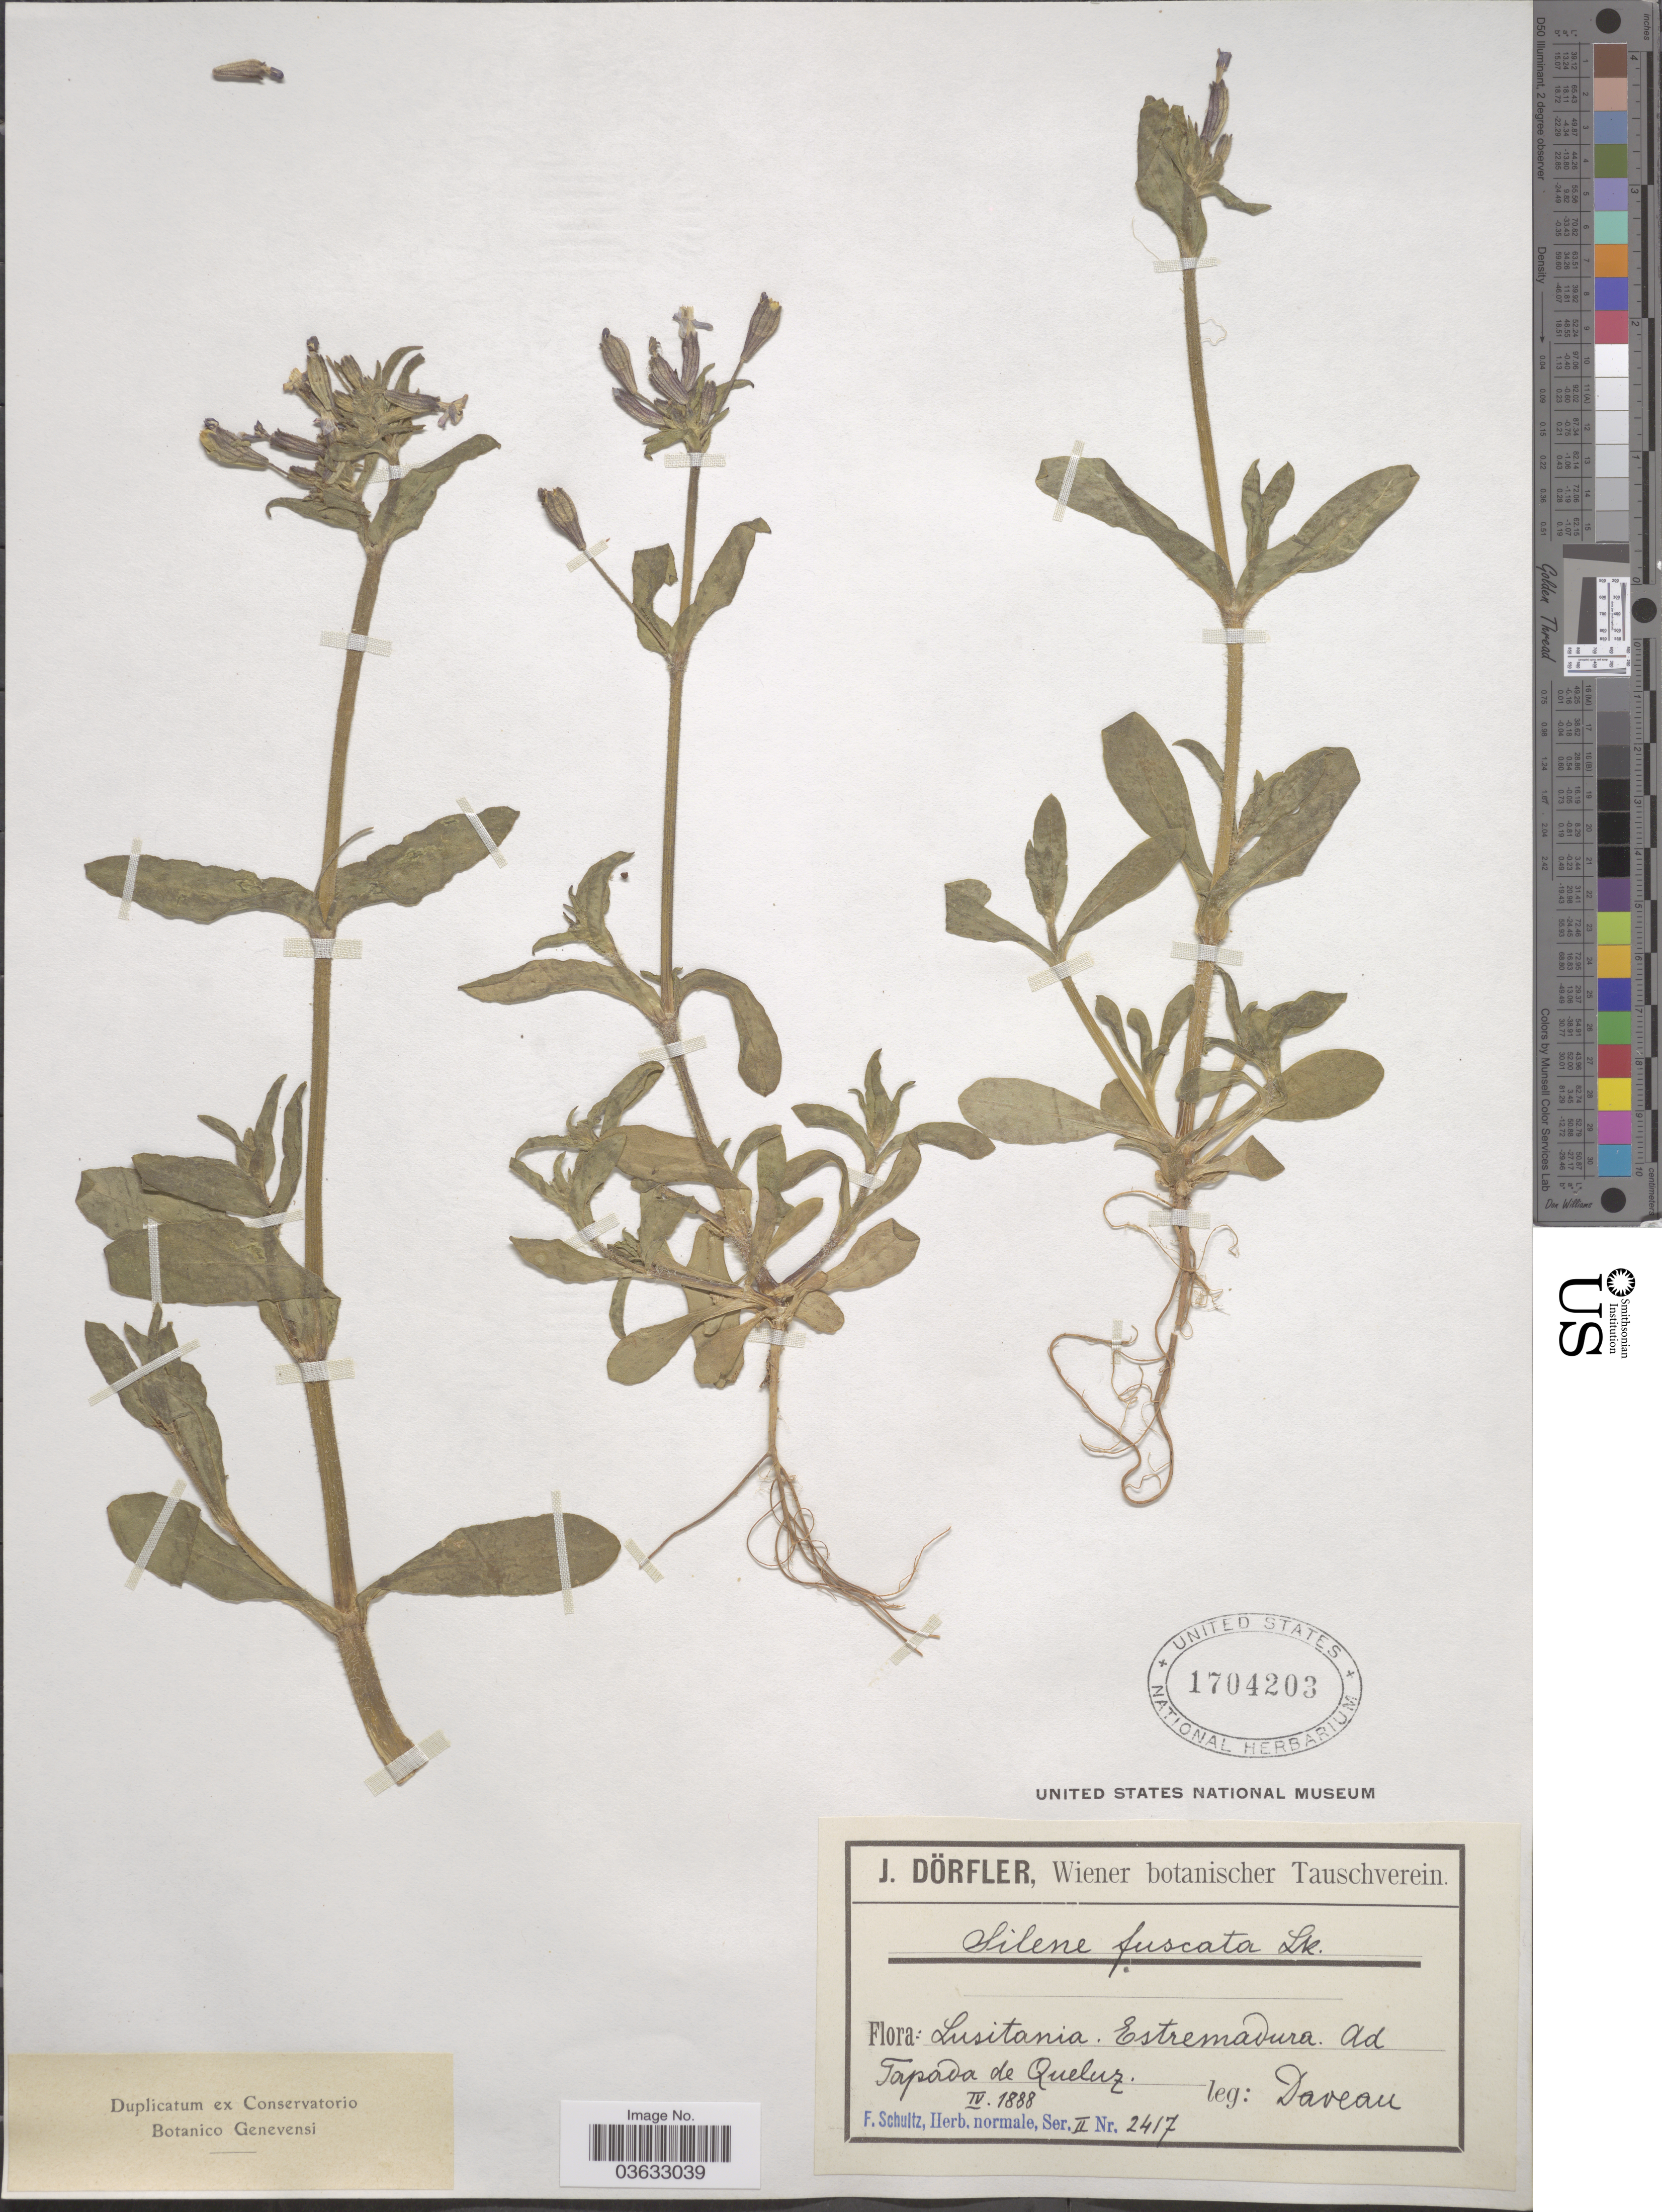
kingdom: Plantae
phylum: Tracheophyta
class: Magnoliopsida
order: Caryophyllales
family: Caryophyllaceae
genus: Silene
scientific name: Silene fuscata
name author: Link ex Brot.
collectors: Daveau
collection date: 1888-04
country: Portugal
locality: Lusitania. Estremadura. Ad Tapada de Queluz.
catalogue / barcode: US 1704203